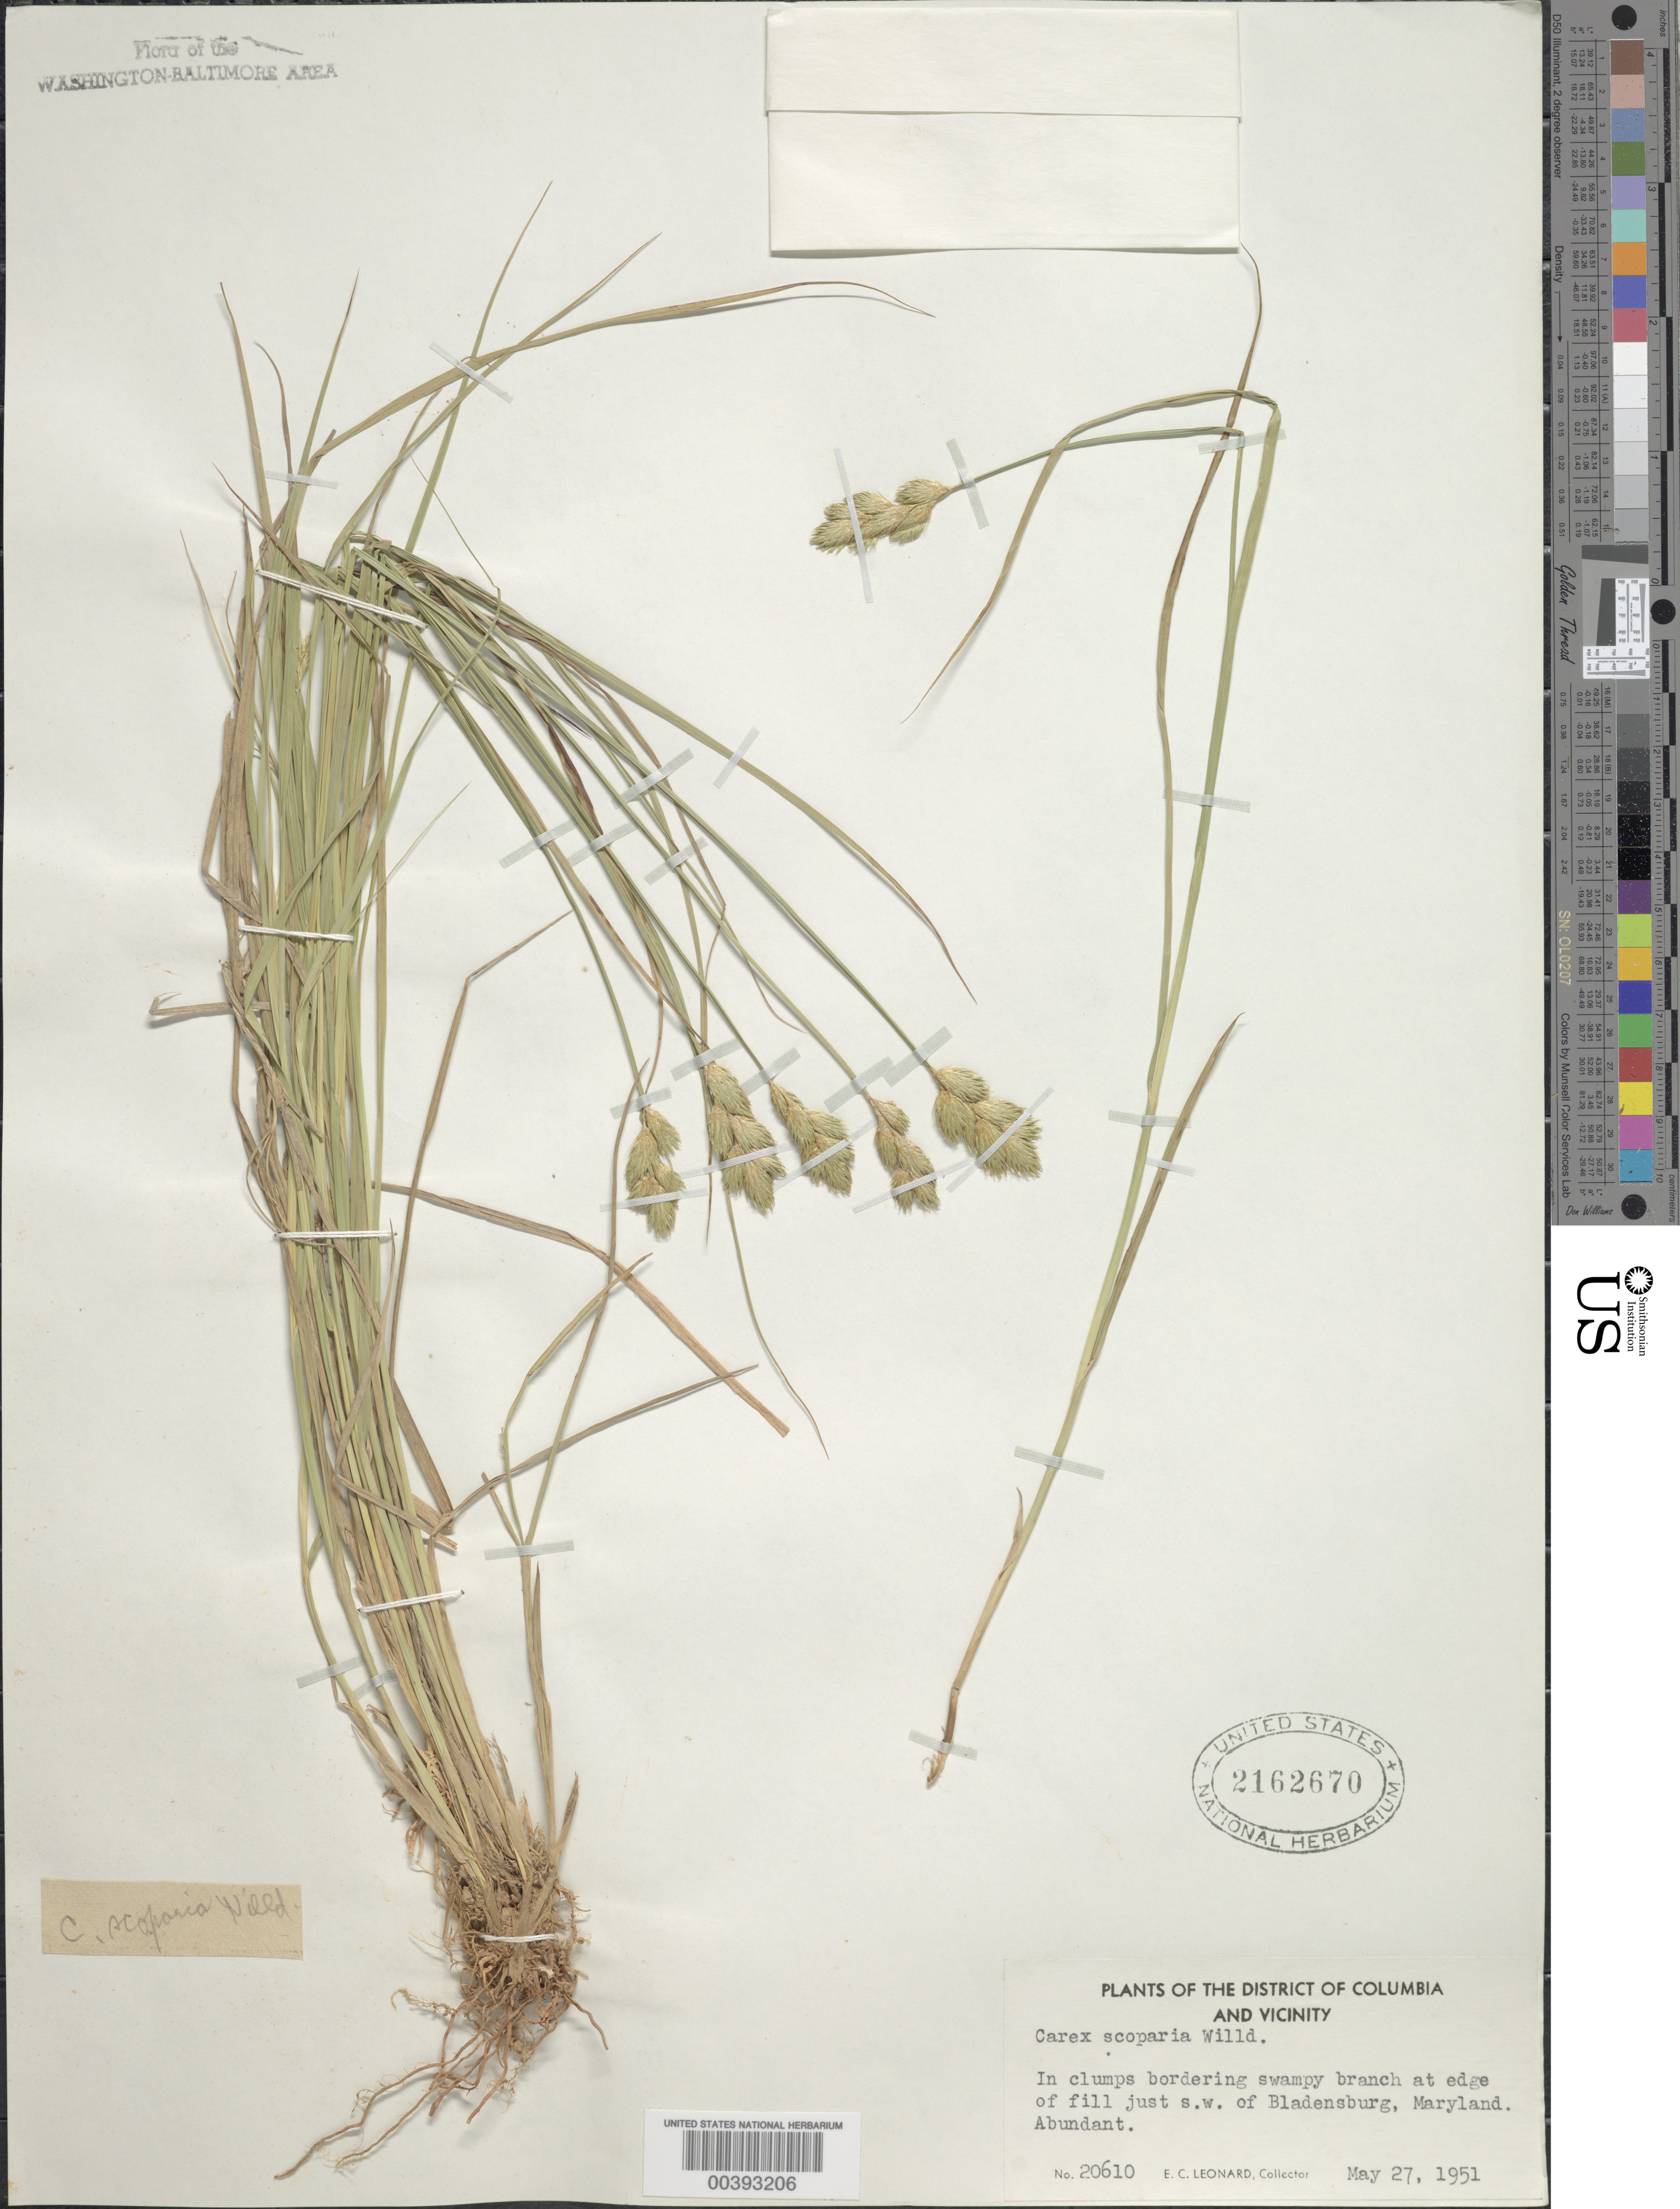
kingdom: Plantae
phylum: Tracheophyta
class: Liliopsida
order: Poales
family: Cyperaceae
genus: Carex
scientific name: Carex scoparia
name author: Schkuhr ex Willd.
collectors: E. C. Leonard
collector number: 20610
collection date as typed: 27 May 1951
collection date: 1951-05-27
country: United States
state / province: Maryland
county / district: Prince George's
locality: southwest of Bladensburg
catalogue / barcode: US 2162670